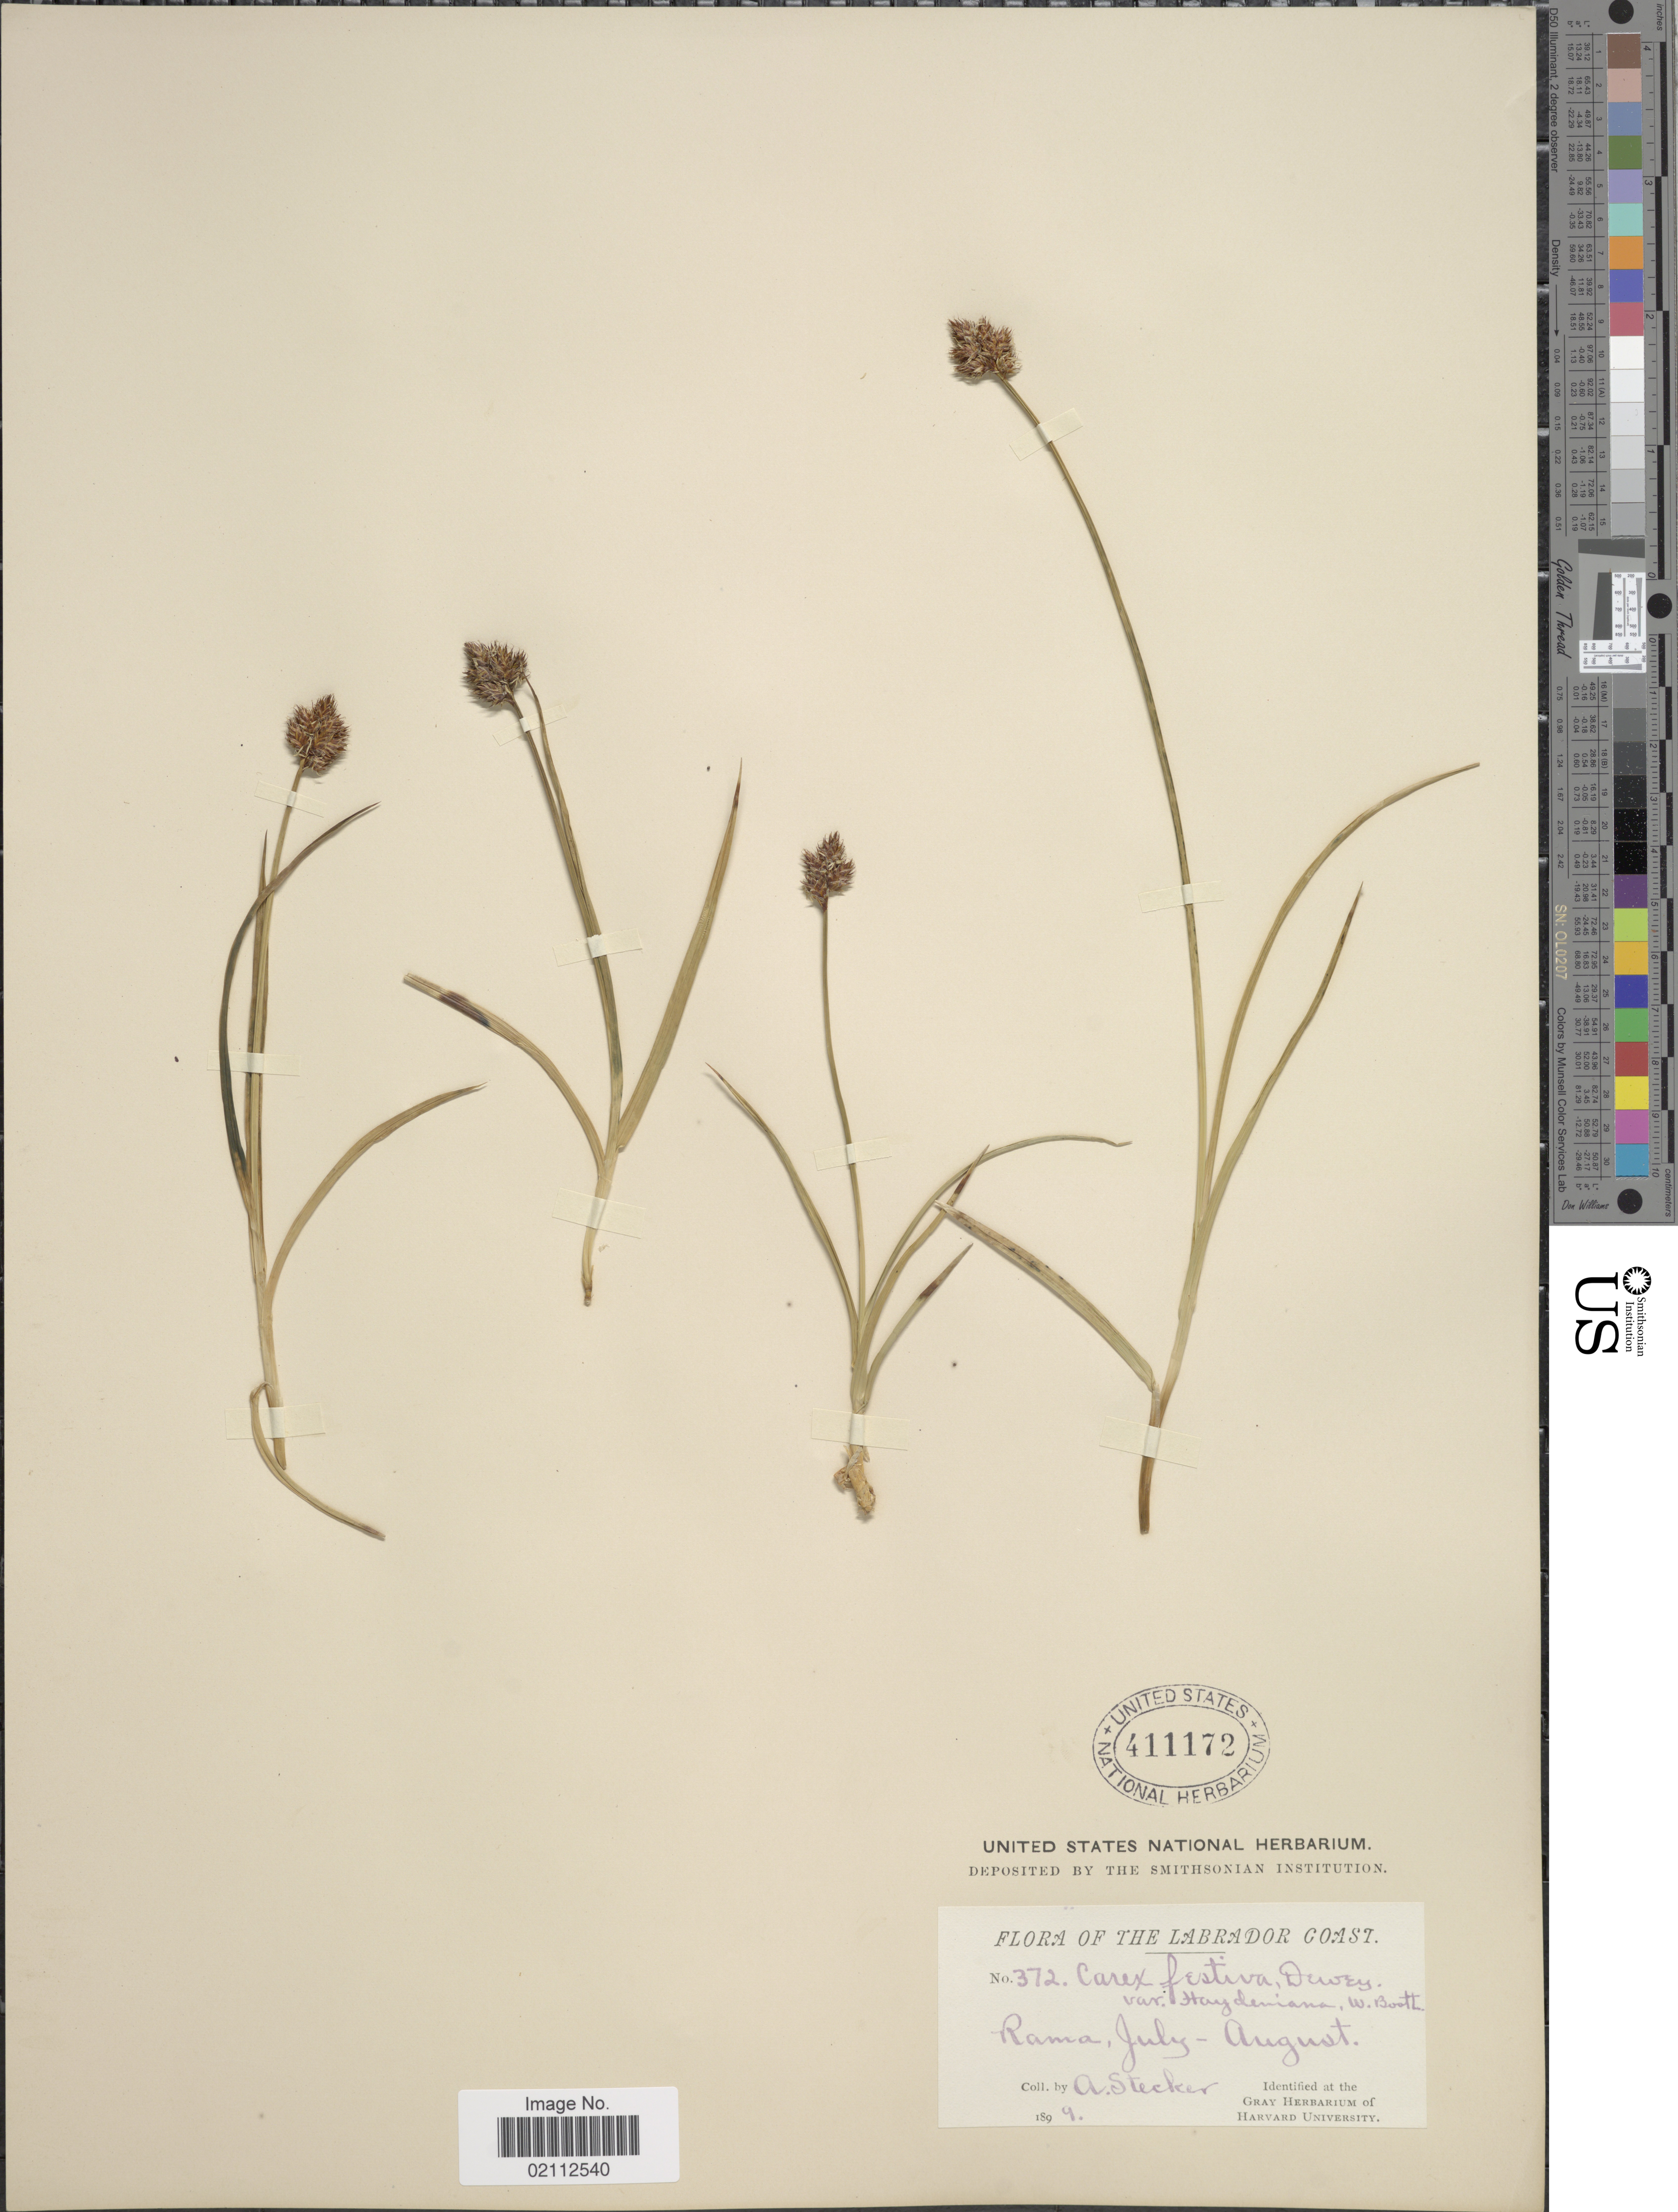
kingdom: Plantae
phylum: Tracheophyta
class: Liliopsida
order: Poales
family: Cyperaceae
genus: Carex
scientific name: Carex haydeniana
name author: Olney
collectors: A. Stecker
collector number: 372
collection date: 1899-07/1899-08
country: Canada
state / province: Newfoundland and Labrador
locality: The Labrador Coast, Rama.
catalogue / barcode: US 411172